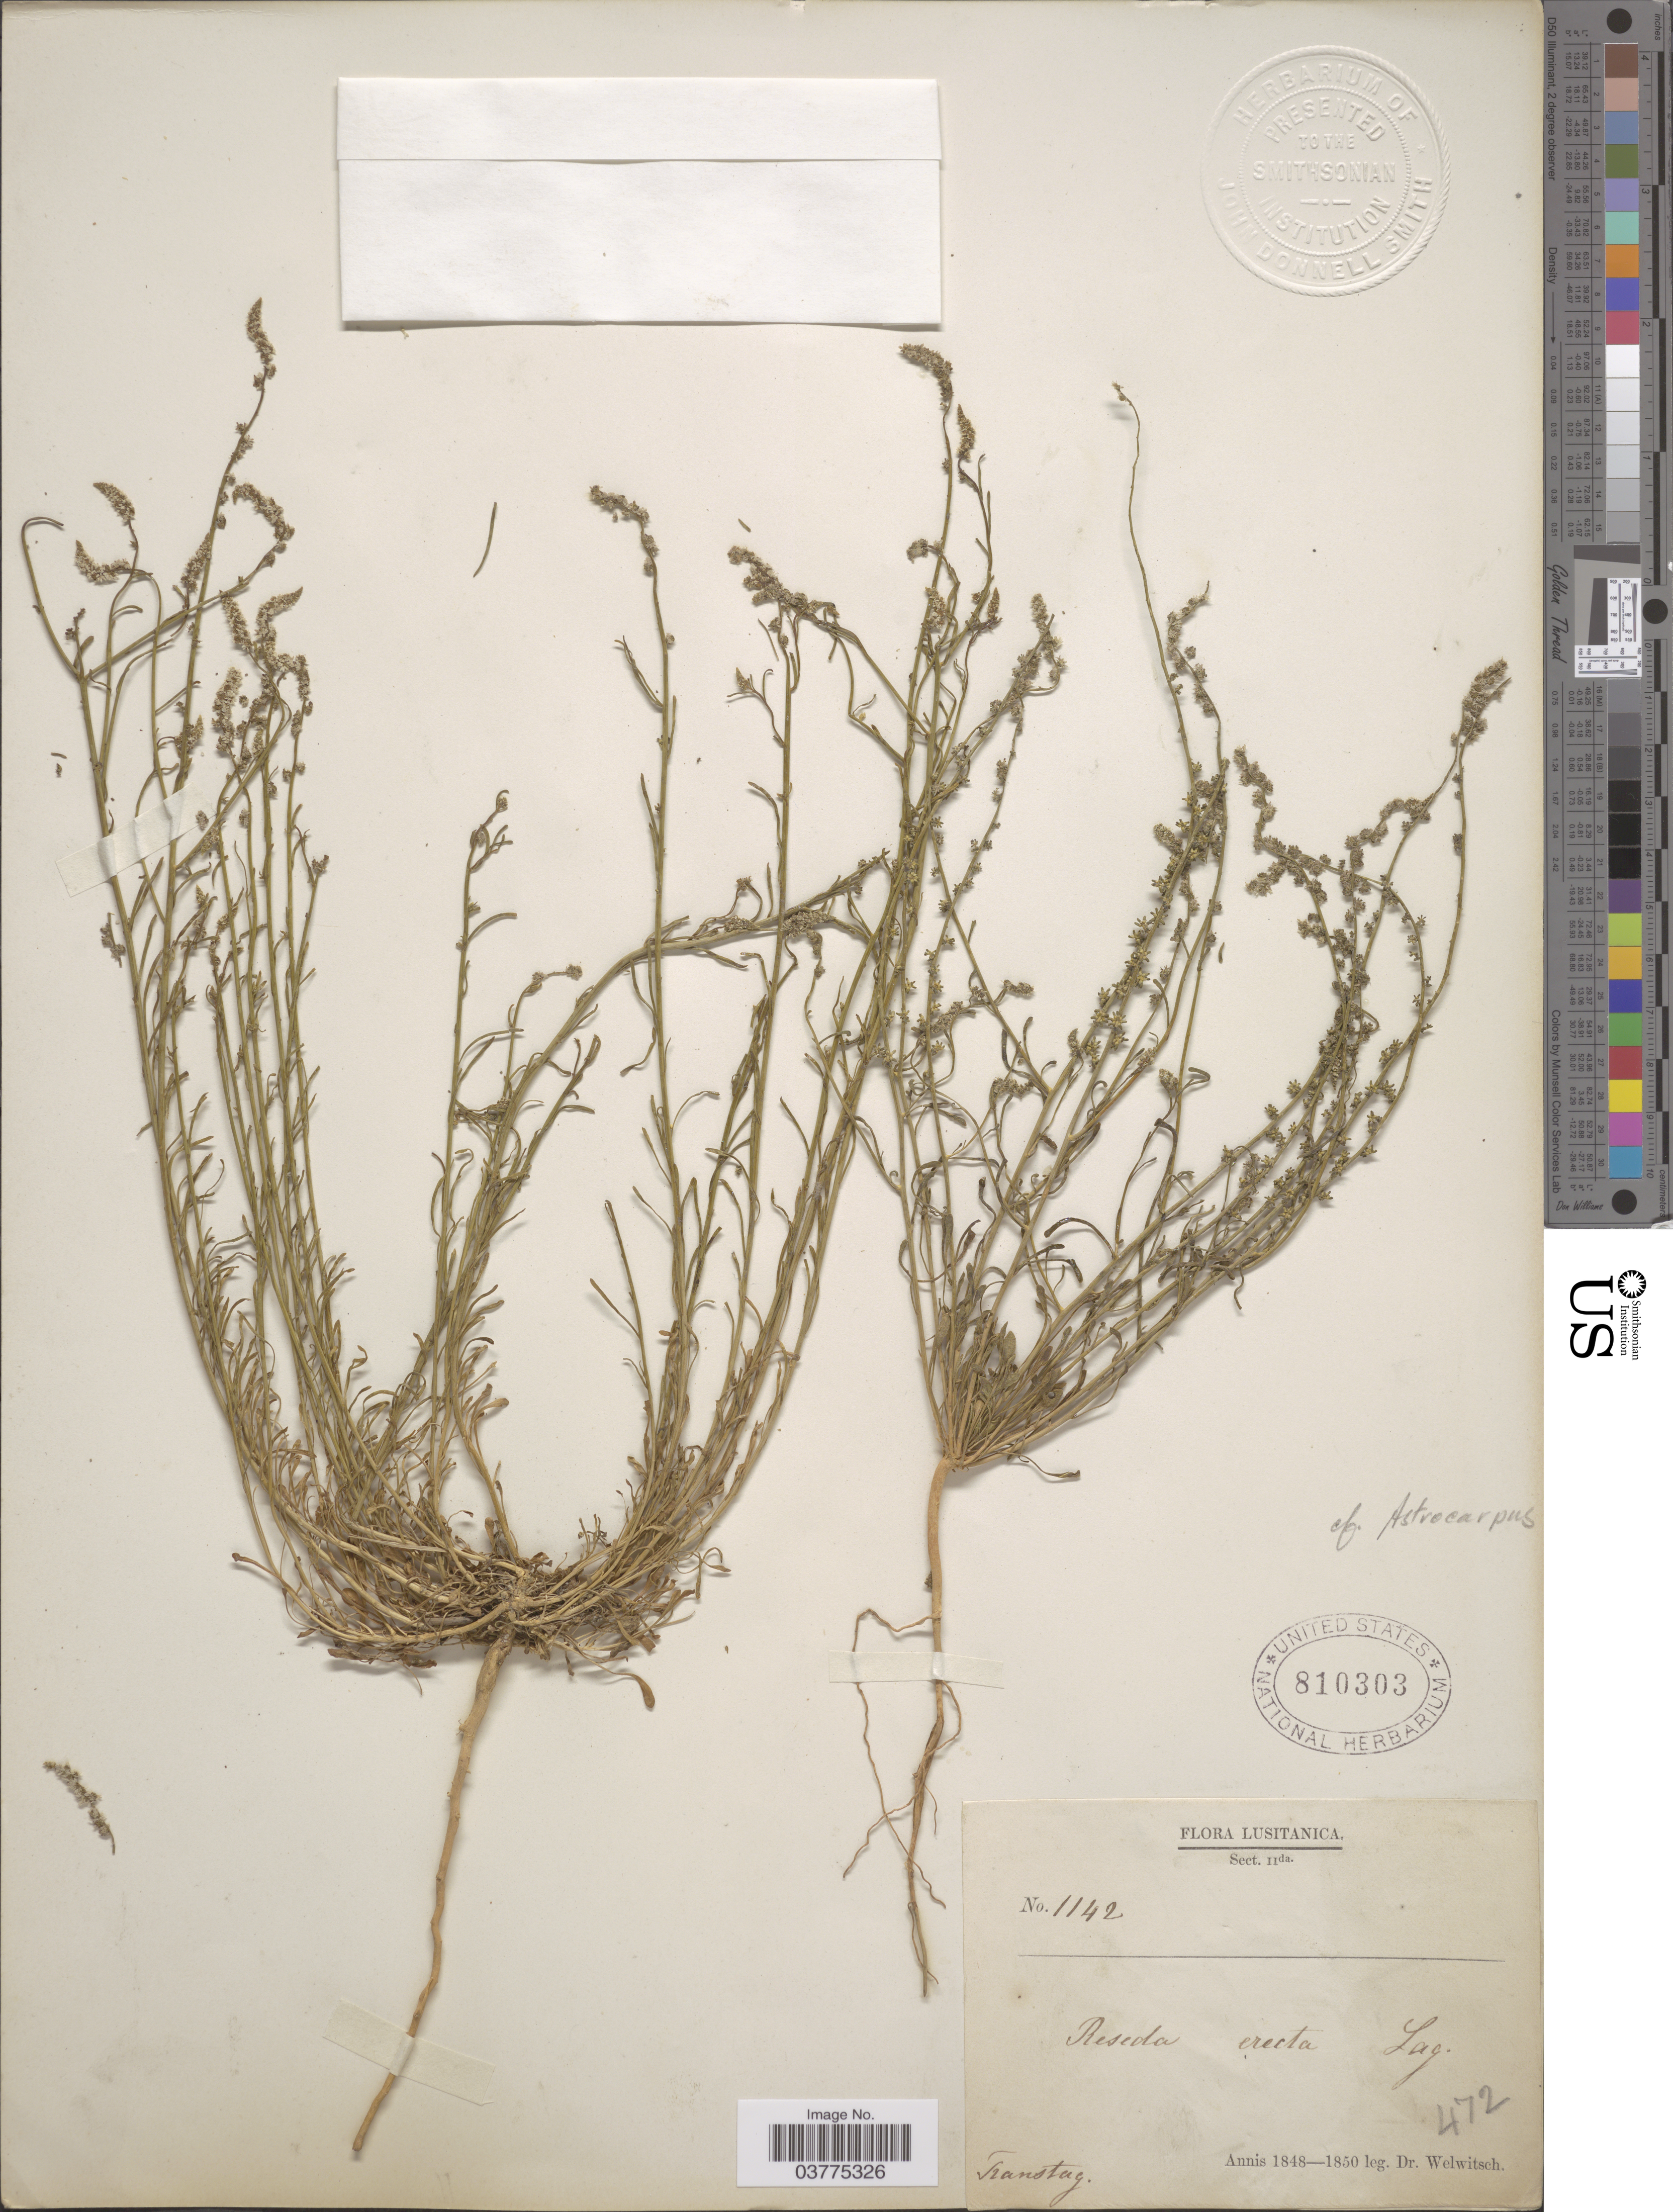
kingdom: Plantae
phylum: Tracheophyta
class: Magnoliopsida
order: Brassicales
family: Resedaceae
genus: Reseda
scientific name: Reseda erecta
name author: Lag.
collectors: -. Welwitsch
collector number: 1142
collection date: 1848/1850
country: Portugal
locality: Lusitanica. Transtag.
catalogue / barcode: US 810303